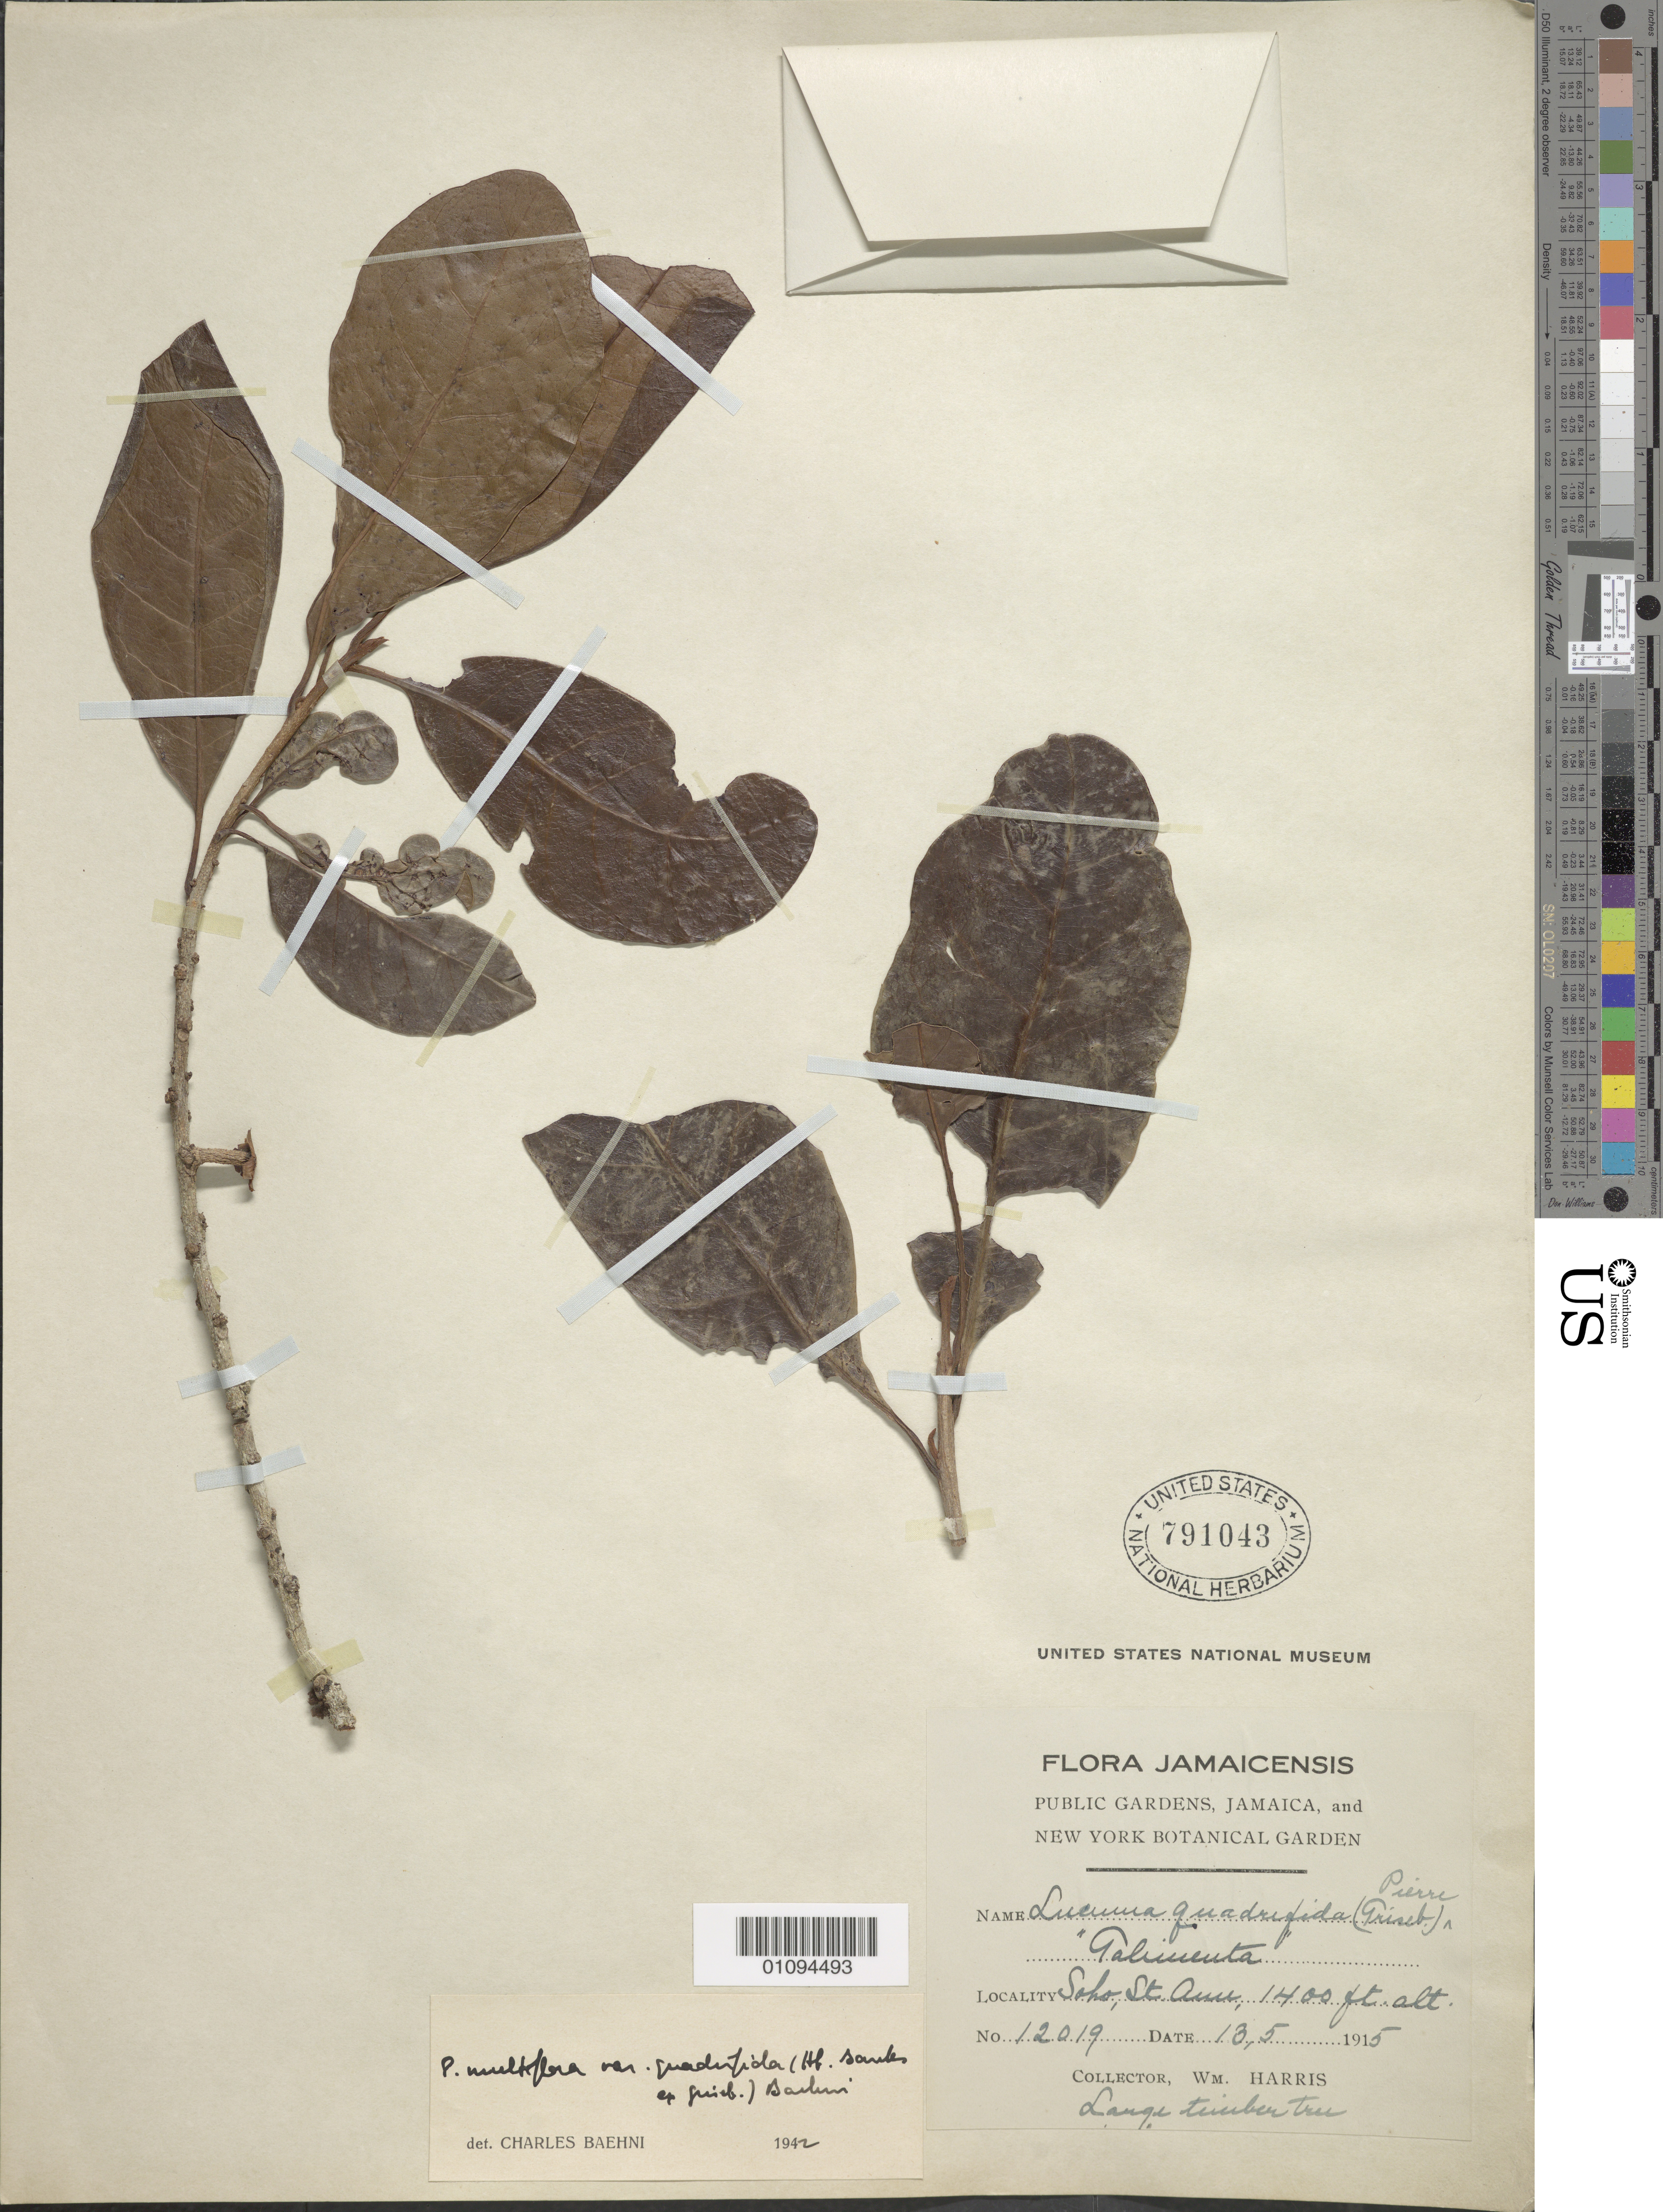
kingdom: Plantae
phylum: Tracheophyta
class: Magnoliopsida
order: Ericales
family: Sapotaceae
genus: Pouteria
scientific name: Pouteria multiflora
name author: (A. DC.) Eyma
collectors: W. Harris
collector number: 12019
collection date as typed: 13 May 1915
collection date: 1915-05-13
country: Jamaica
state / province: Saint Ann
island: Jamaica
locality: Soho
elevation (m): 427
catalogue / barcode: US 791043